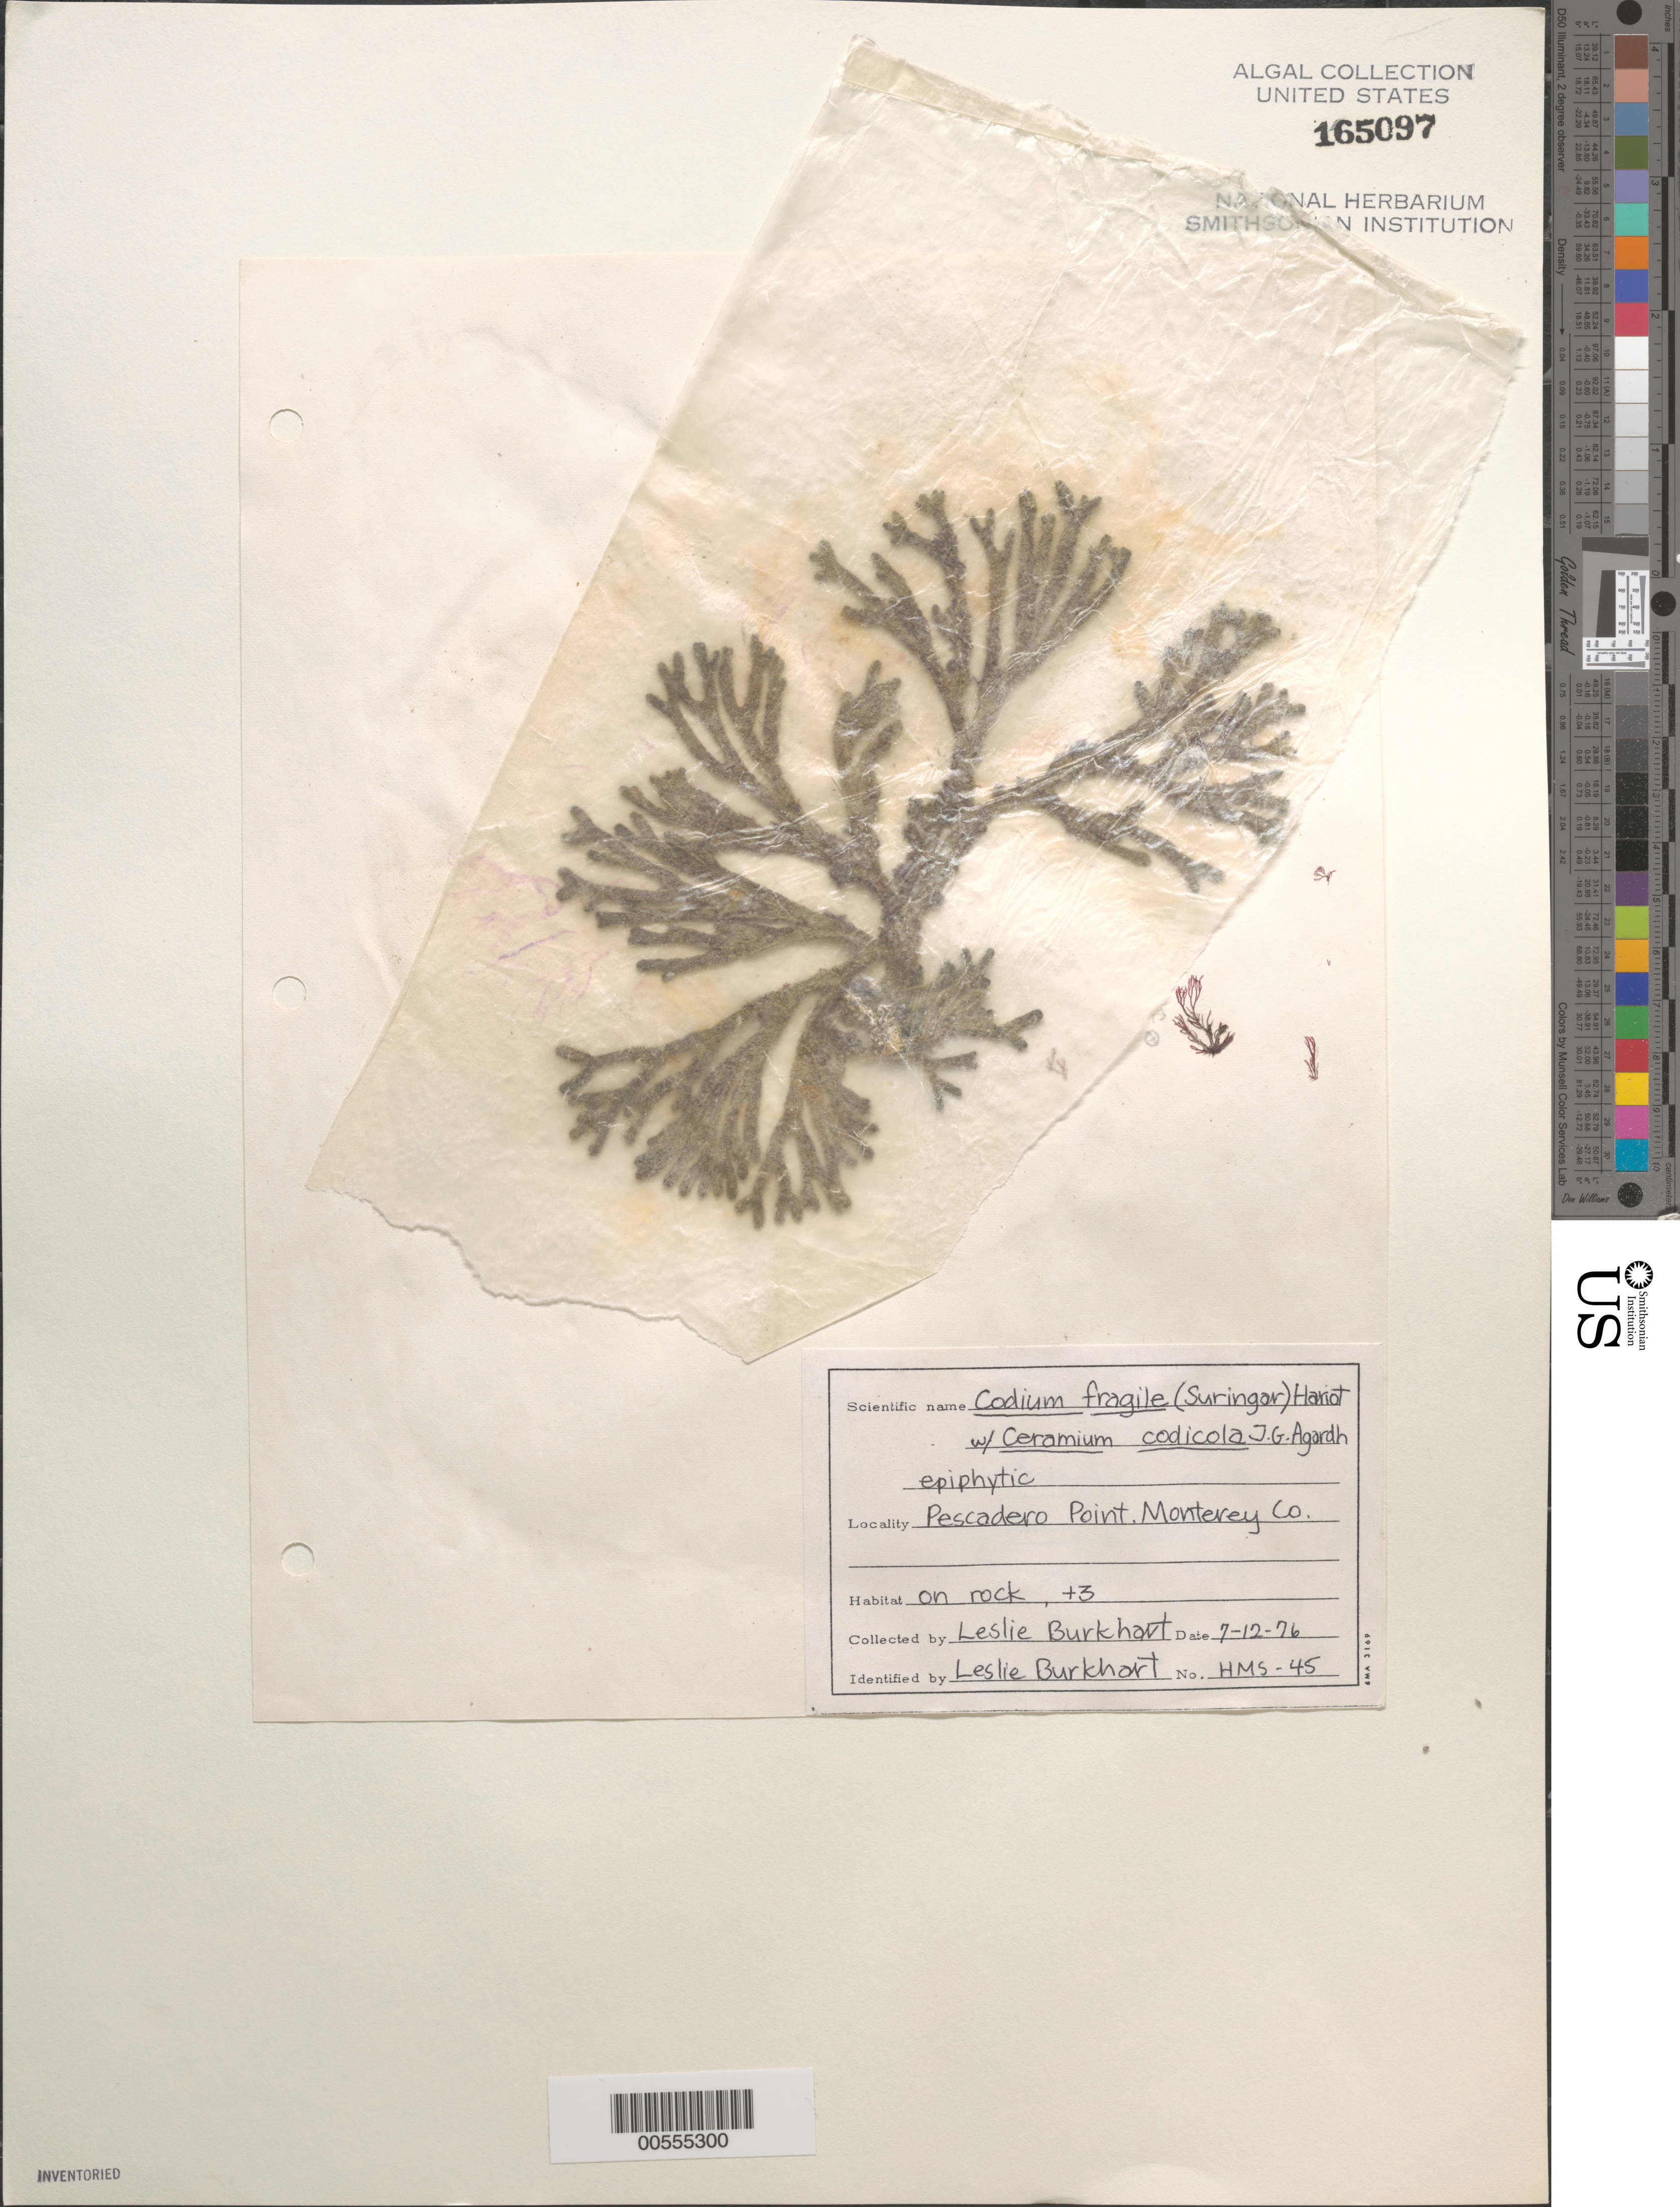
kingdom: Plantae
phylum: Chlorophyta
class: Ulvophyceae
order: Bryopsidales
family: Codiaceae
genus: Codium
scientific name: Codium fragile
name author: (Suringar) P. Hariot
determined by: Burkhart, L.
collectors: L. Burkhart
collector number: Hms-45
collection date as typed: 12 Jul 1976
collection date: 1976-07-12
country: United States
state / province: California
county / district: Monterey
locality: Pescadero Point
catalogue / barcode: US 165097